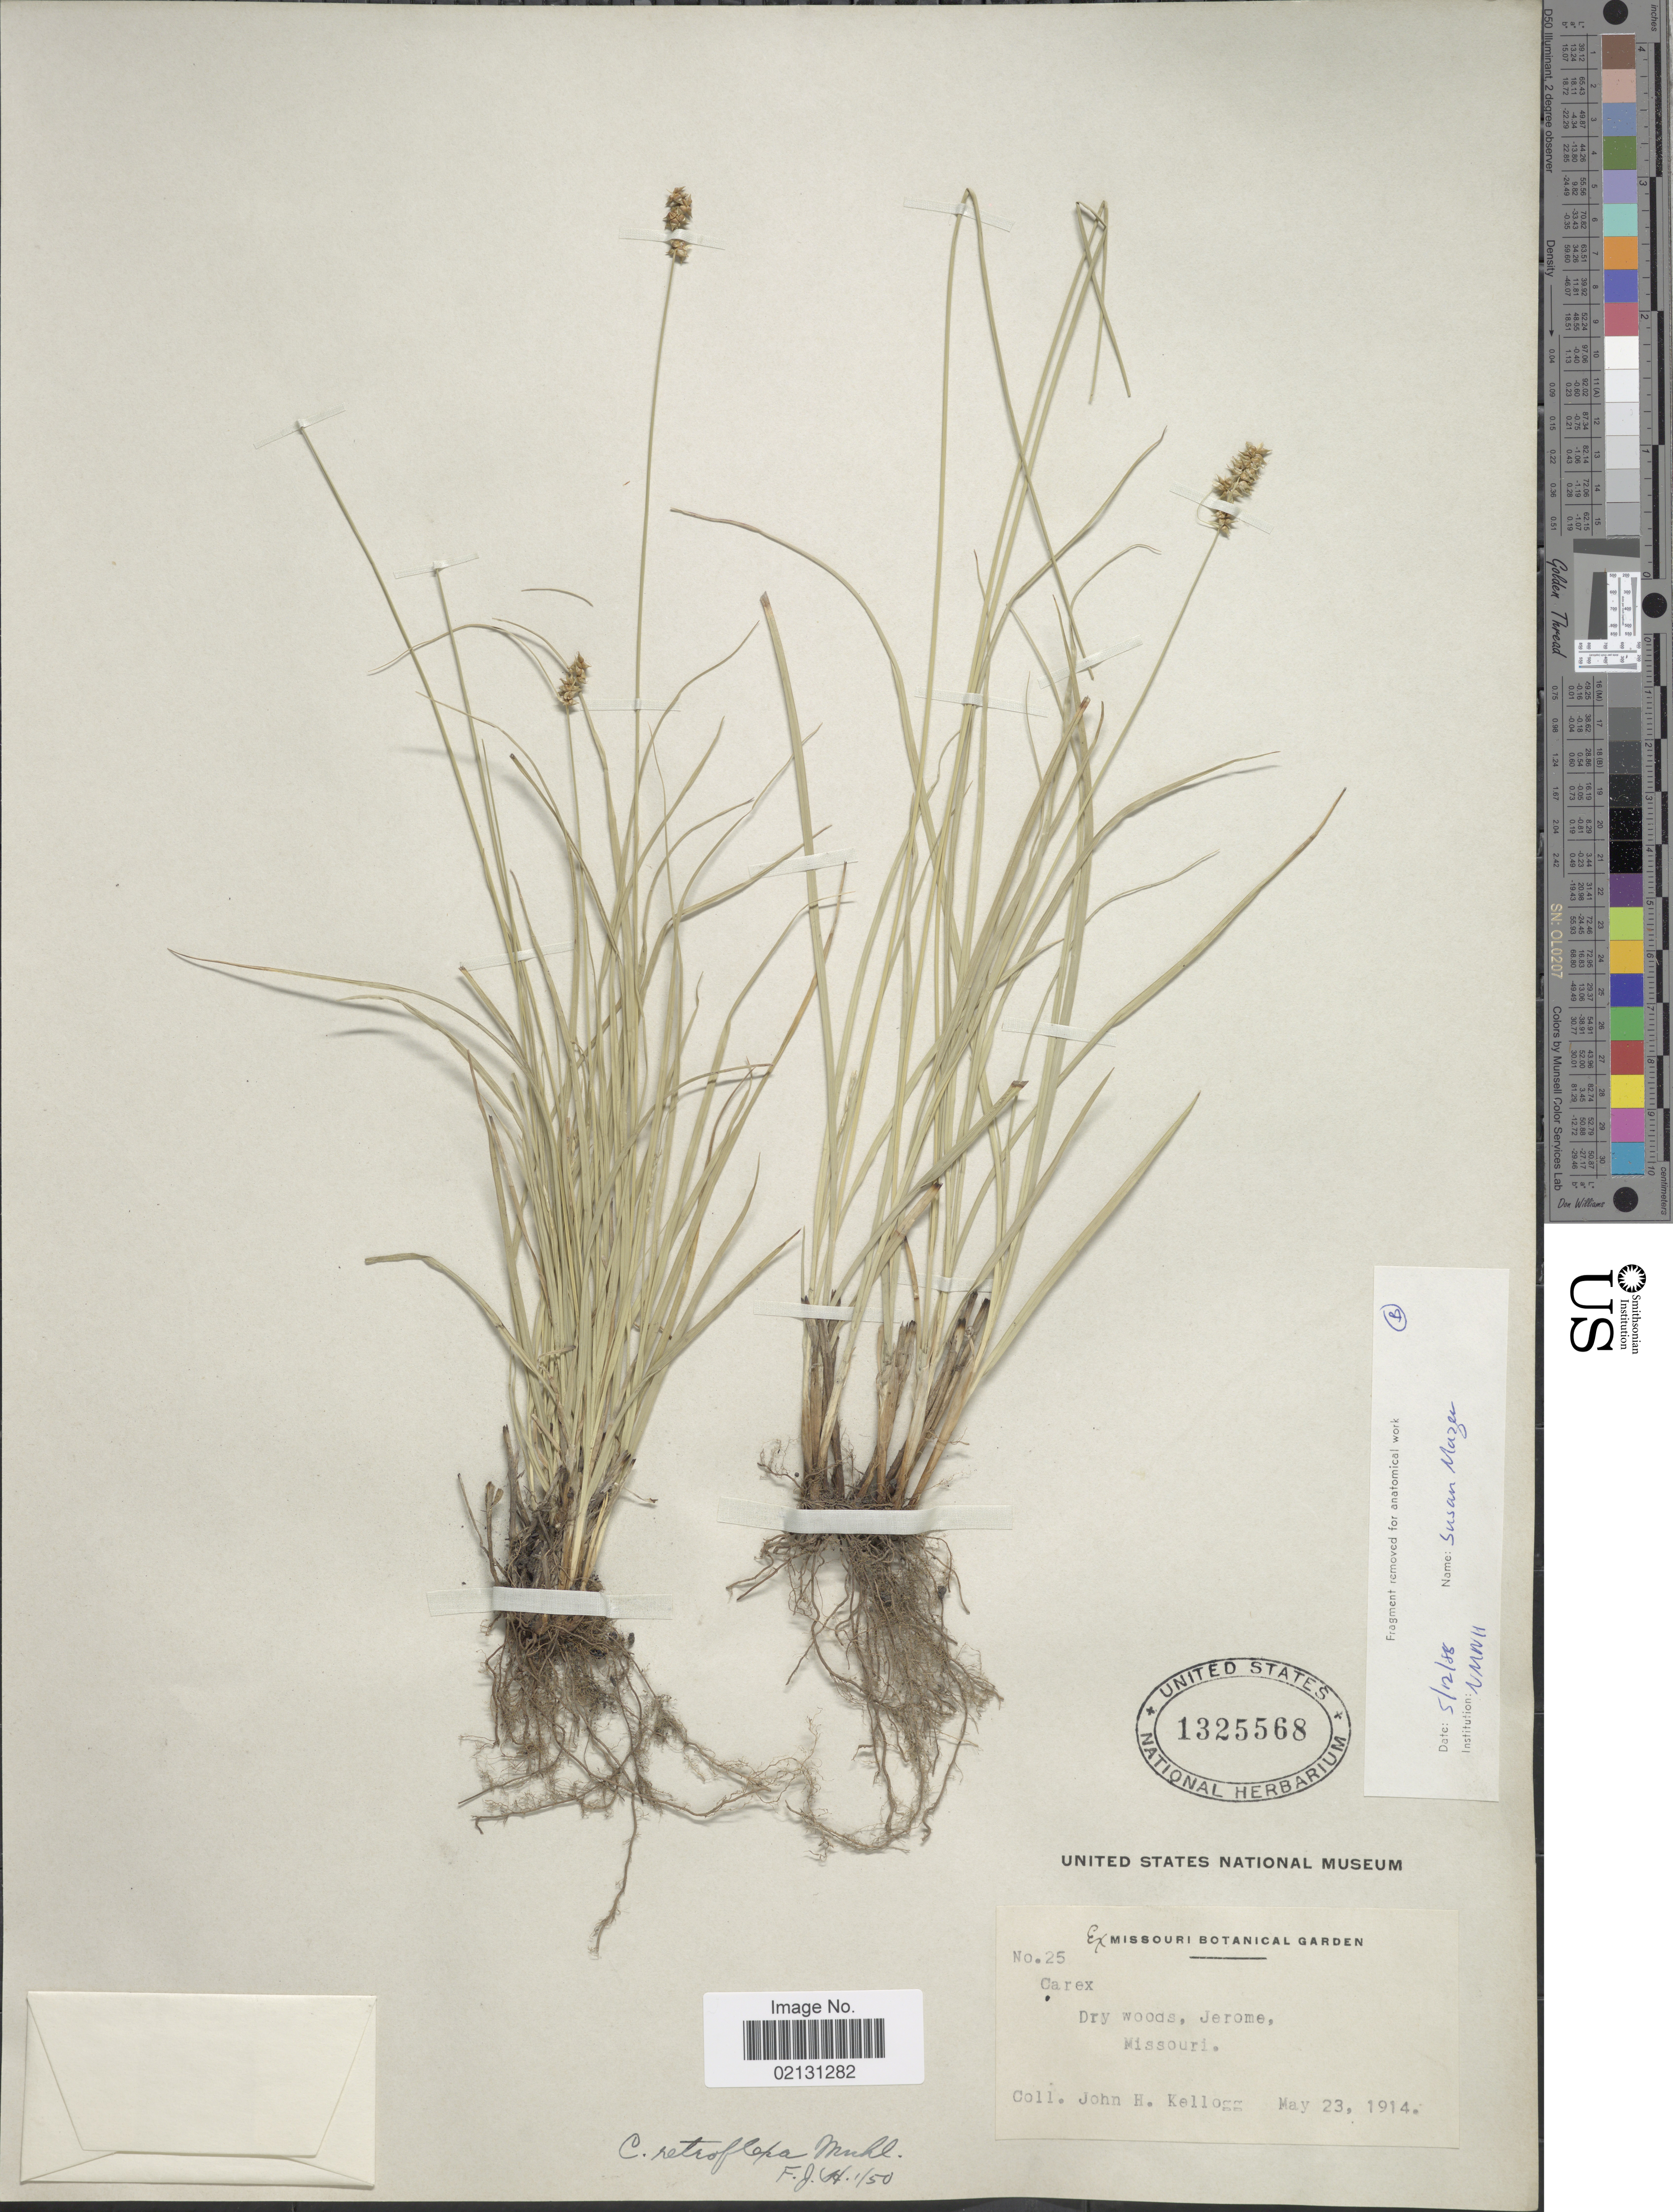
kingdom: Plantae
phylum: Tracheophyta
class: Liliopsida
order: Poales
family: Cyperaceae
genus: Carex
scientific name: Carex retroflexa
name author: Muhl. ex Willd.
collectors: J. H. Kellogg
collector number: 25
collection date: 1914-05-23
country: United States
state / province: Missouri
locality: Dry woods, Jerome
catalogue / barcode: US 1325568